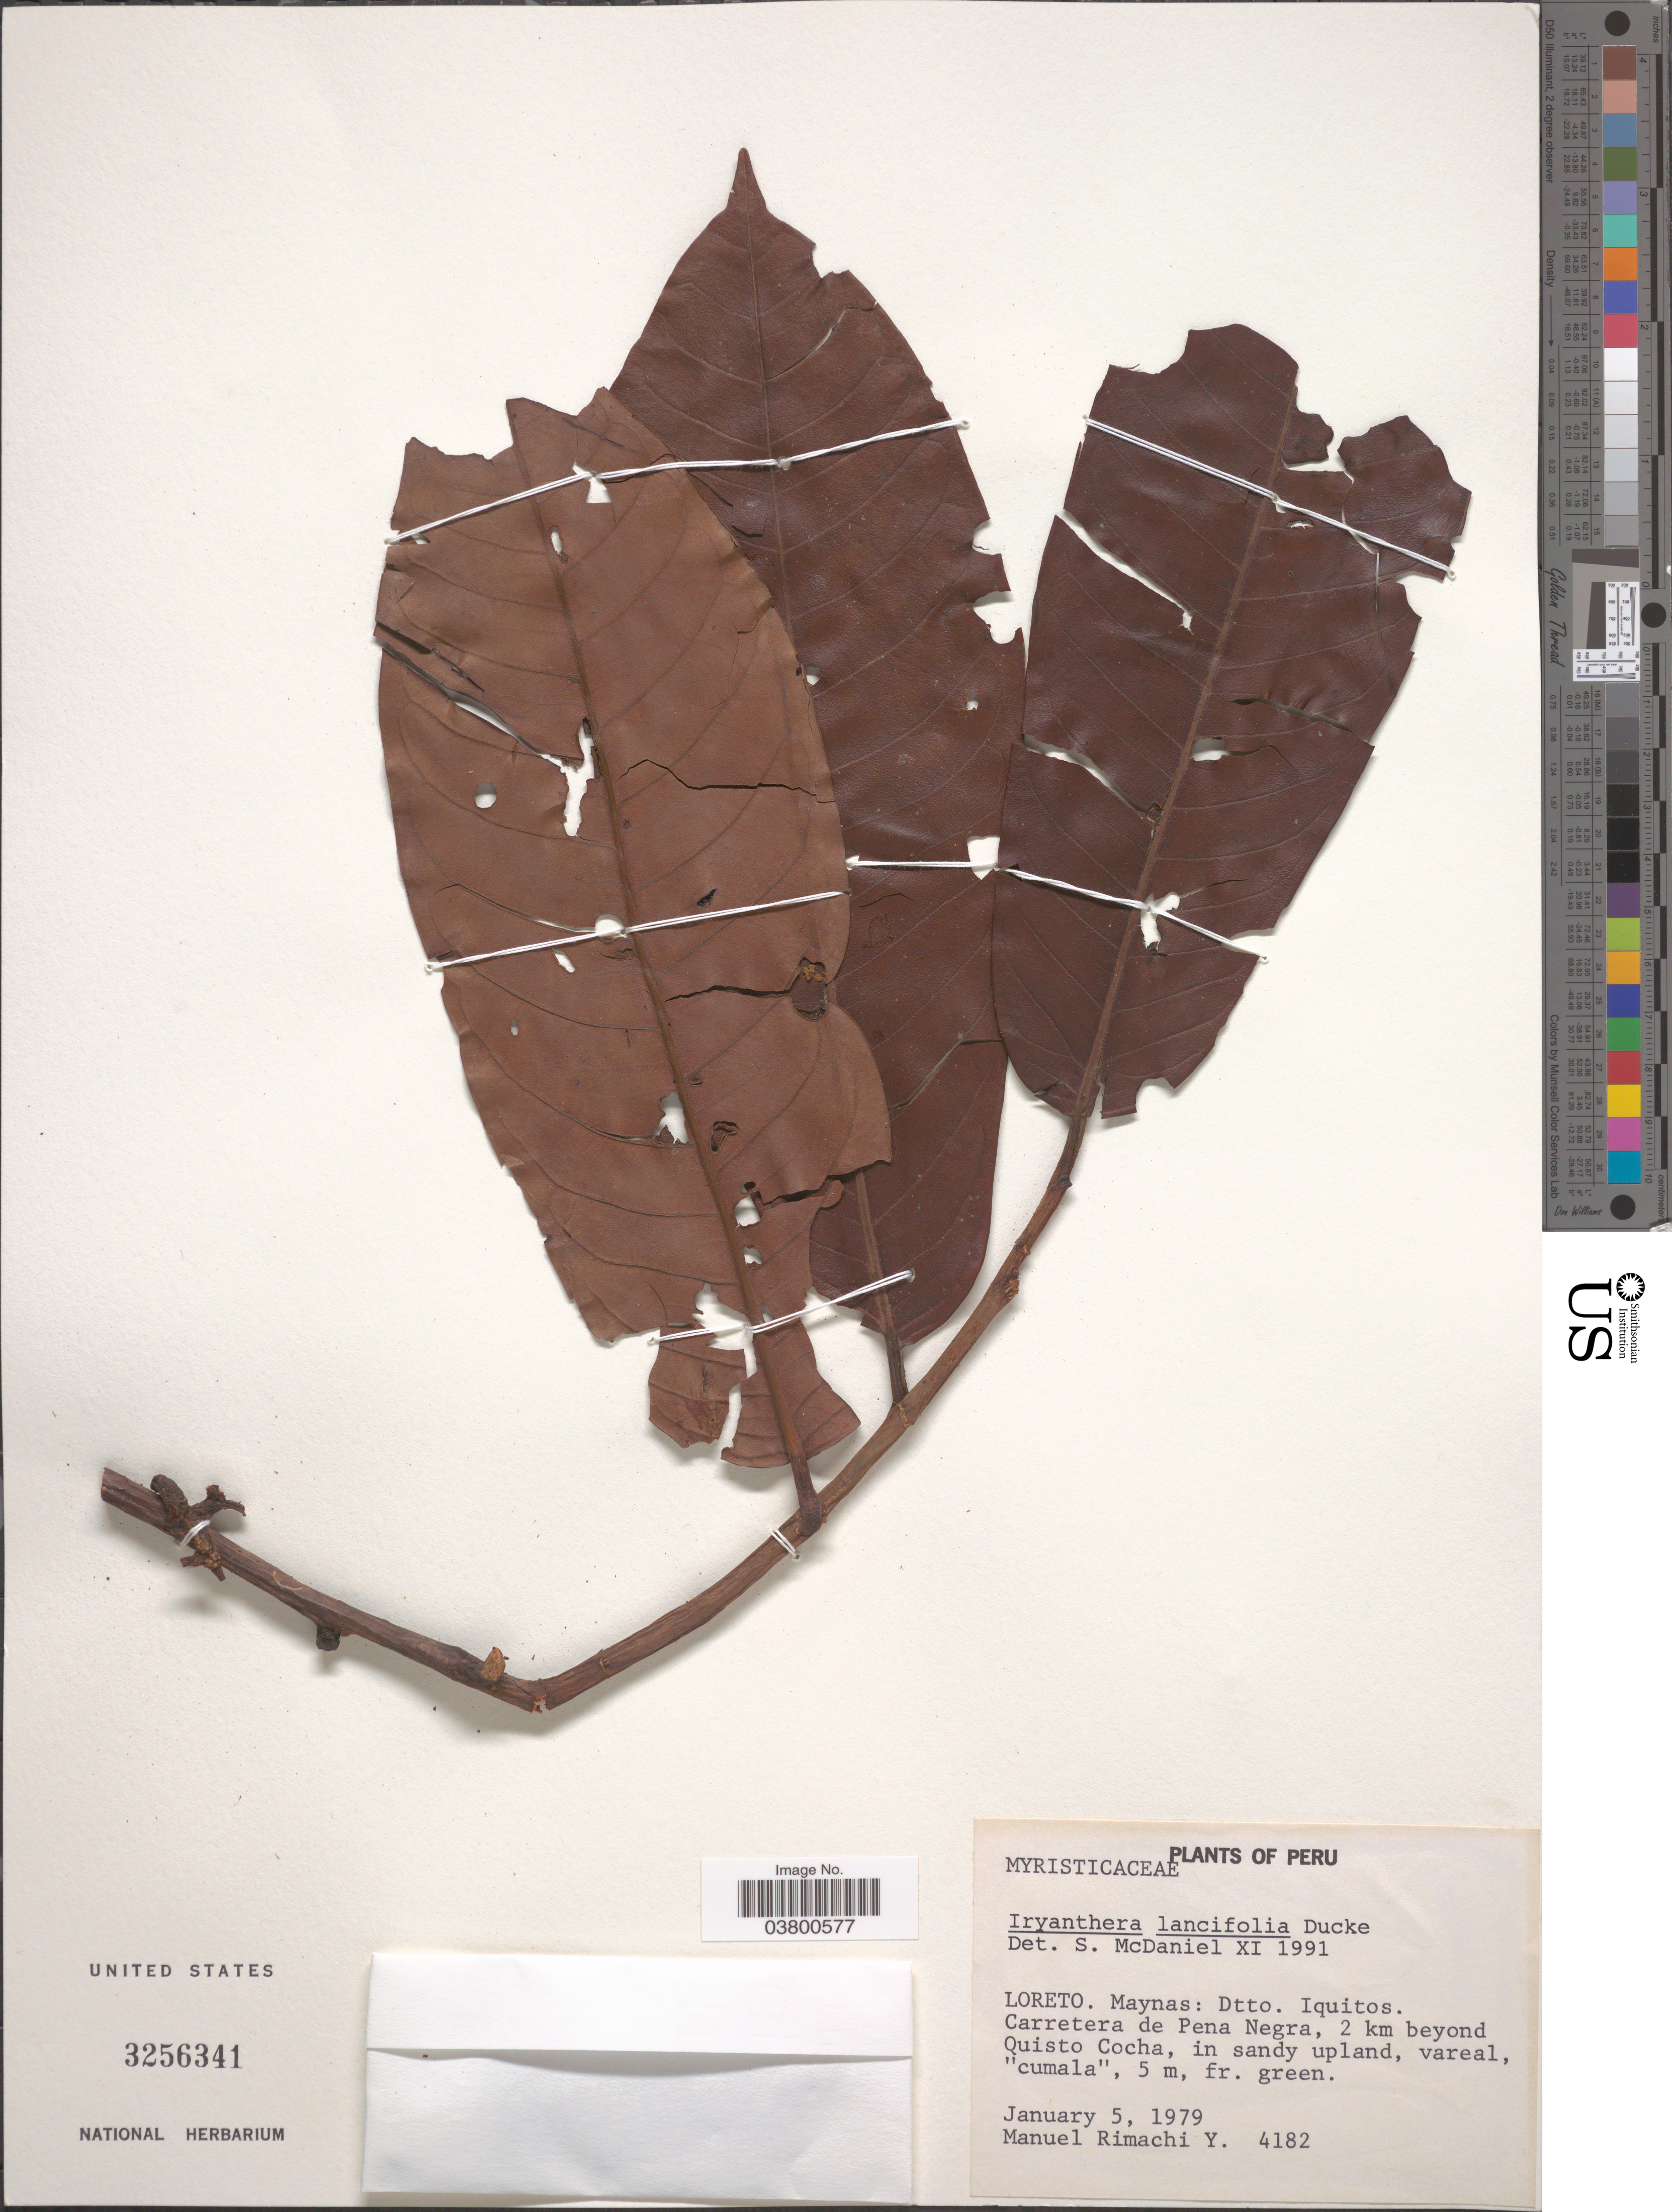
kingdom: Plantae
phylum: Tracheophyta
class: Magnoliopsida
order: Magnoliales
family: Myristicaceae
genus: Iryanthera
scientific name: Iryanthera lancifolia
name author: Ducke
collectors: M. Rimachi Y.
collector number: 4182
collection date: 1979-01-05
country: Peru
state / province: Loreto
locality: Maynas: Dtto. Iquitos. Carretera de Pena Negra, 2 km beyond Quisto Cocha.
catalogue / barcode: US 3256341